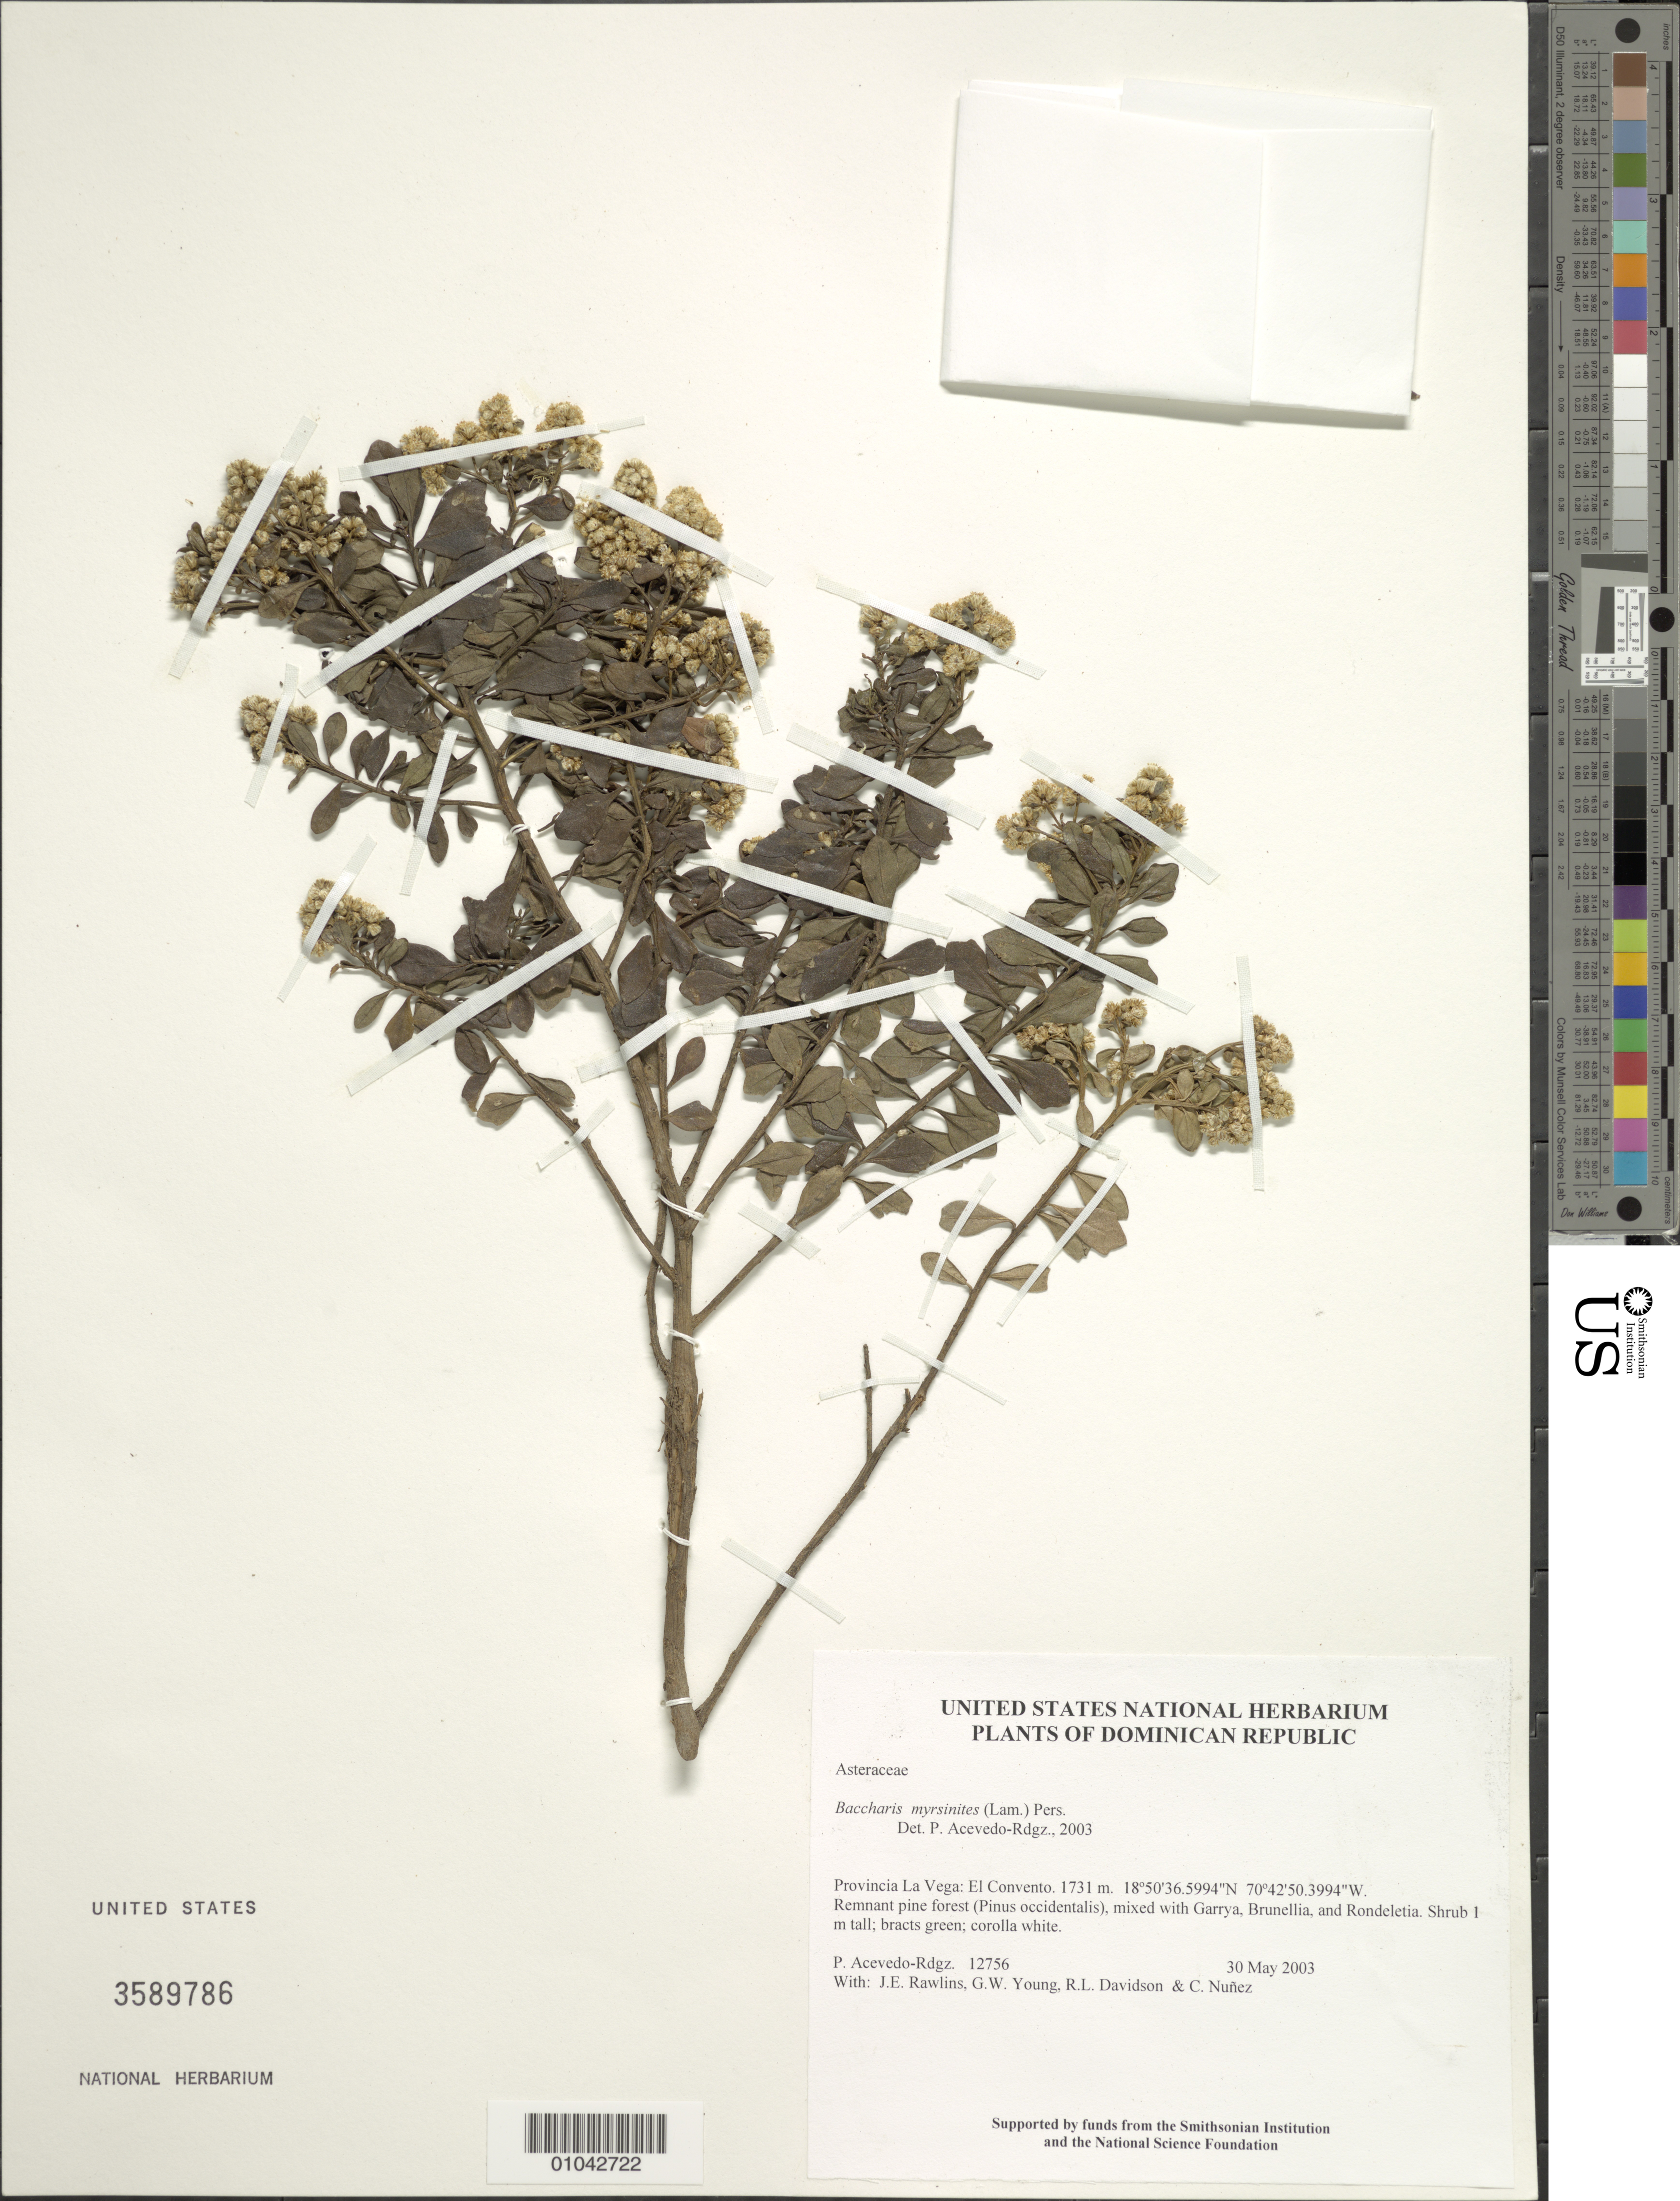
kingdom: Plantae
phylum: Tracheophyta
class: Magnoliopsida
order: Asterales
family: Asteraceae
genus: Baccharis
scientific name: Baccharis myrsinites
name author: Pers.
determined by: Acevedo-Rodríguez, P., (BOT), Smithsonian Institution - National Museum of Natural History (UNITED STATES)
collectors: P. Acevedo-Rodr., J. Rawlins, G. Young, R. Davidson & C. Nunez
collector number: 12756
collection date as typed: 30 May 2003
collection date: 2003-05-30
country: Dominican Republic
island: Hispaniola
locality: Provincia La Vega: El Convento.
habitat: Remnant pine forest (Pinus occidentalis), mixed with Garrya, Brunellia, and Rondeletia.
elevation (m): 1731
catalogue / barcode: US 3589786